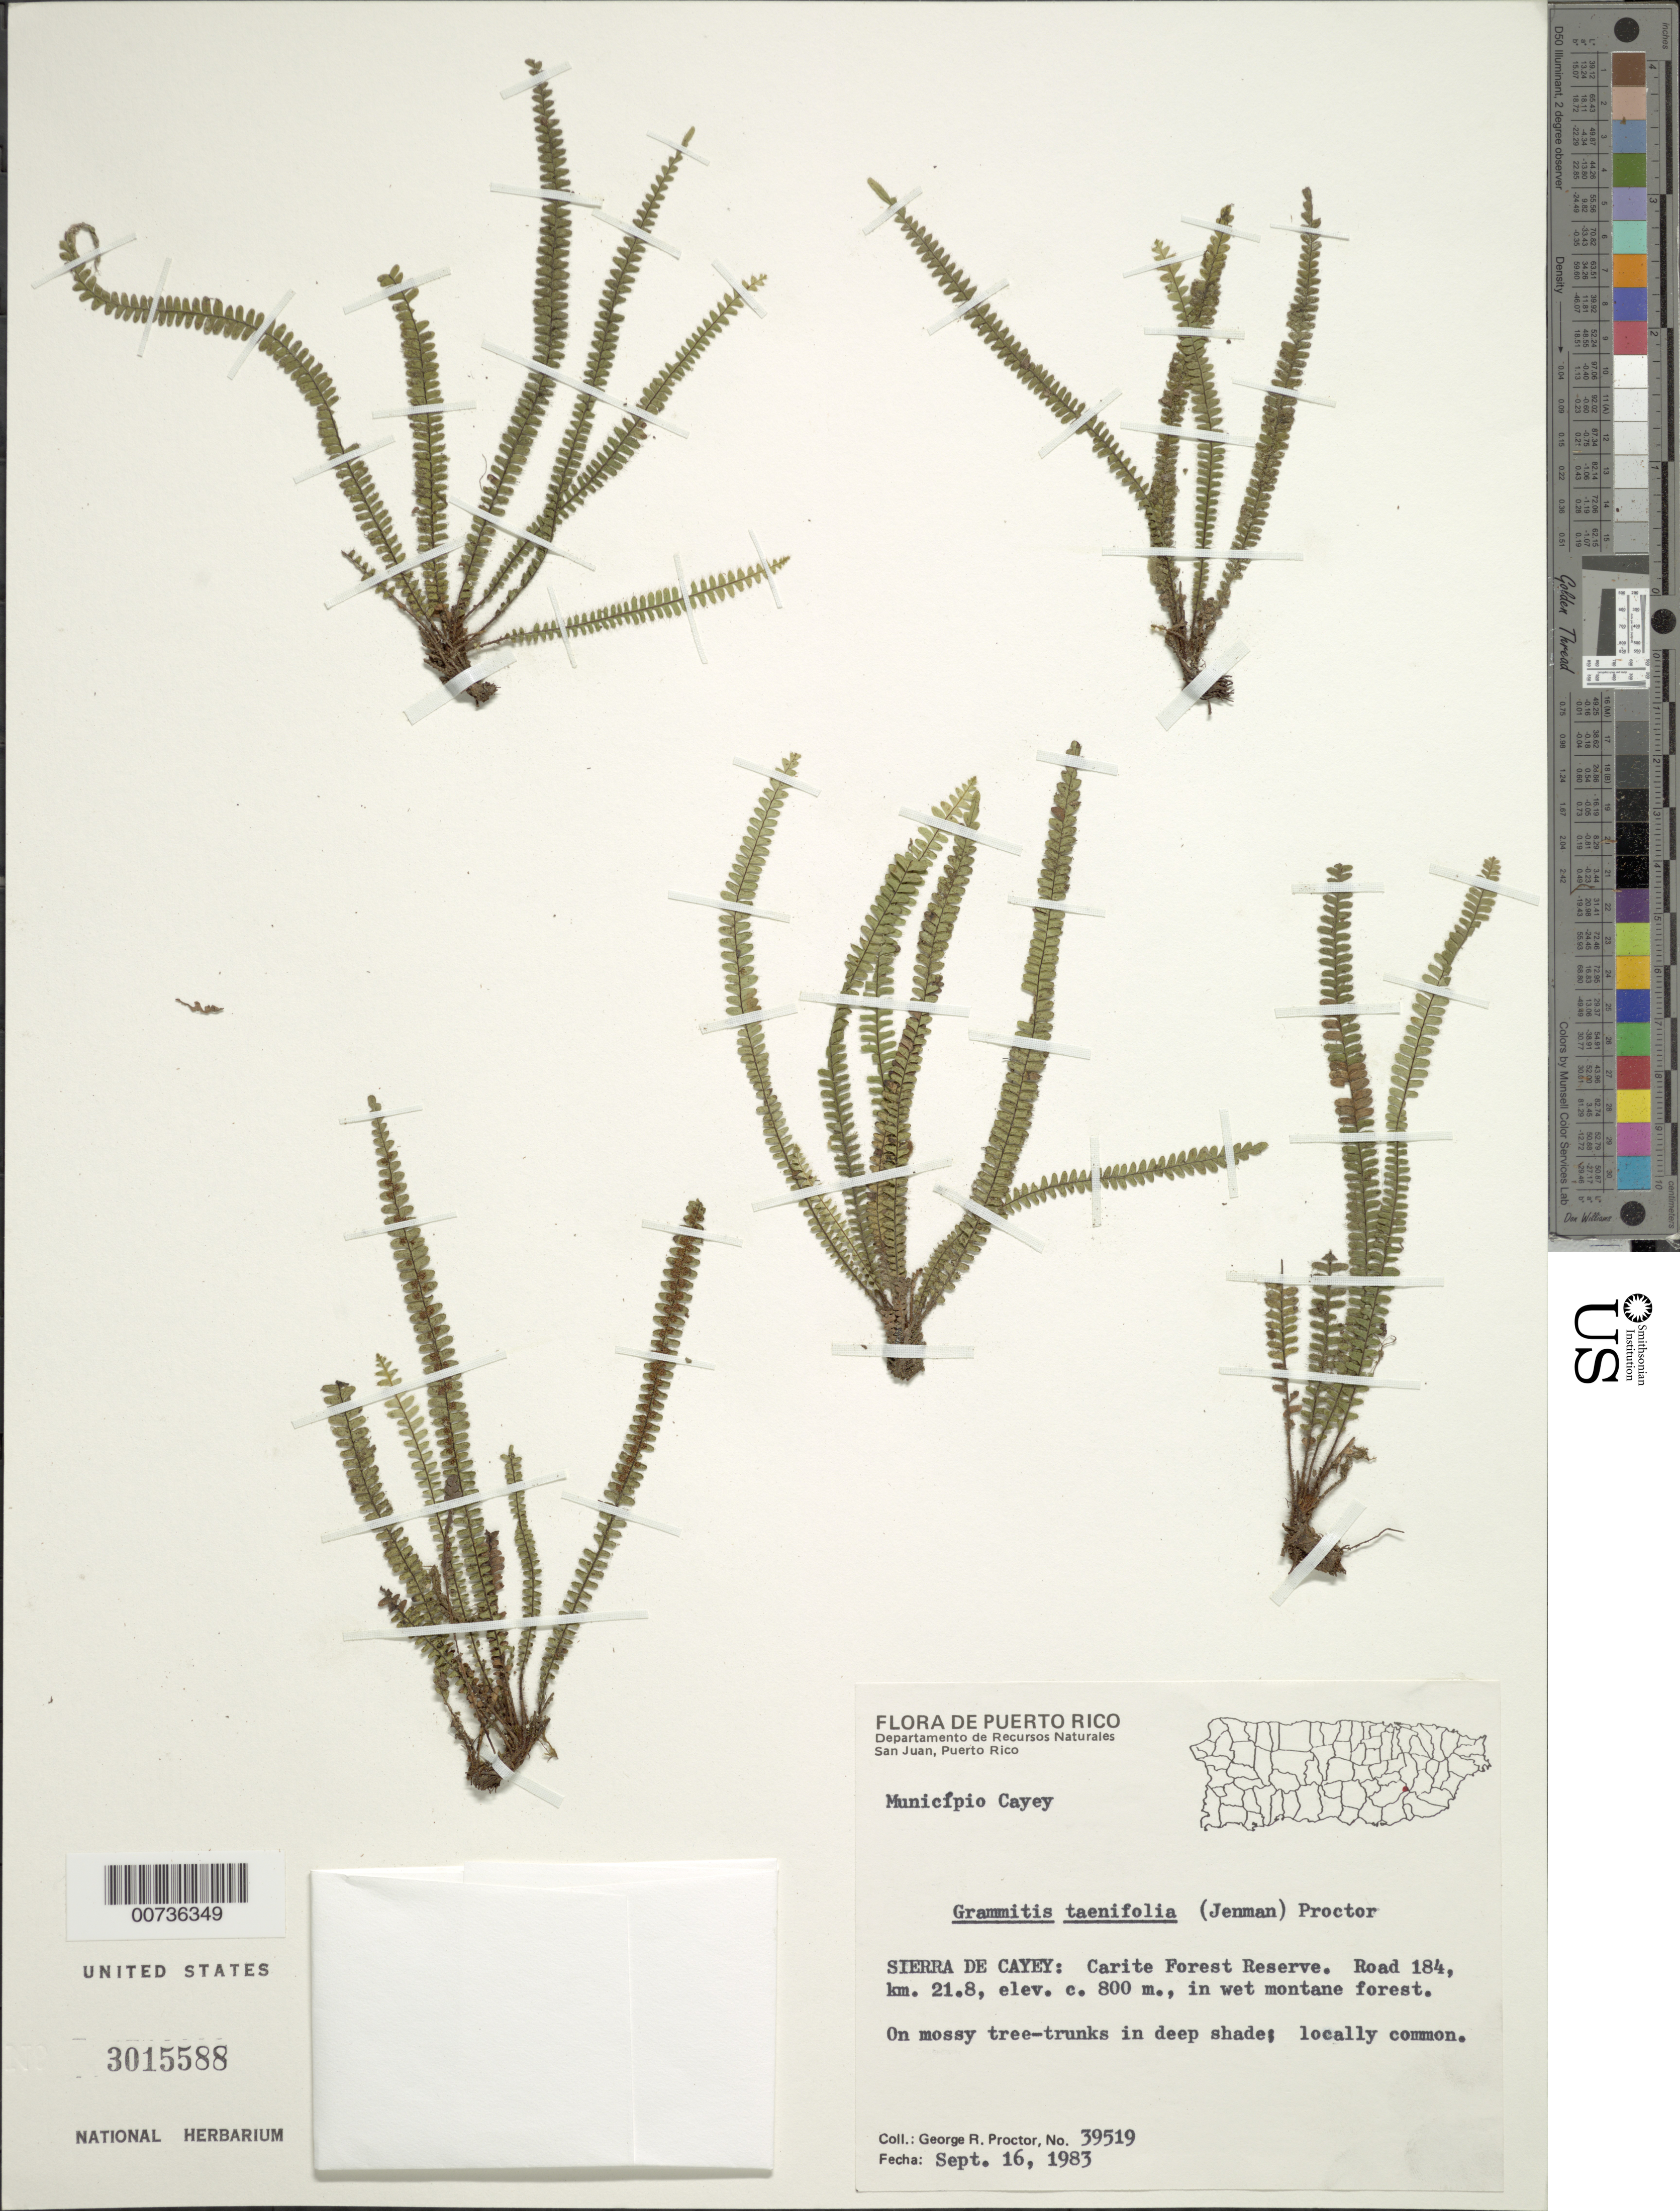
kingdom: Plantae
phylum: Tracheophyta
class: Polypodiopsida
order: Polypodiales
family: Polypodiaceae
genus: Moranopteris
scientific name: Moranopteris taenifolia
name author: (Jenman) R. Y. Hirai & J. Prado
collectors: G. R. Proctor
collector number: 39519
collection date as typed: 16 Sep 1983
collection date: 1983-09-16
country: Puerto Rico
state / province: Cayey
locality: Sierra de Cayey: Carite Forest Reserve. Road 184, km 21.8, in wet montane forest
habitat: On mossy tree-trunks in deep shade; locally common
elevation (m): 800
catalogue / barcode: US 3015588